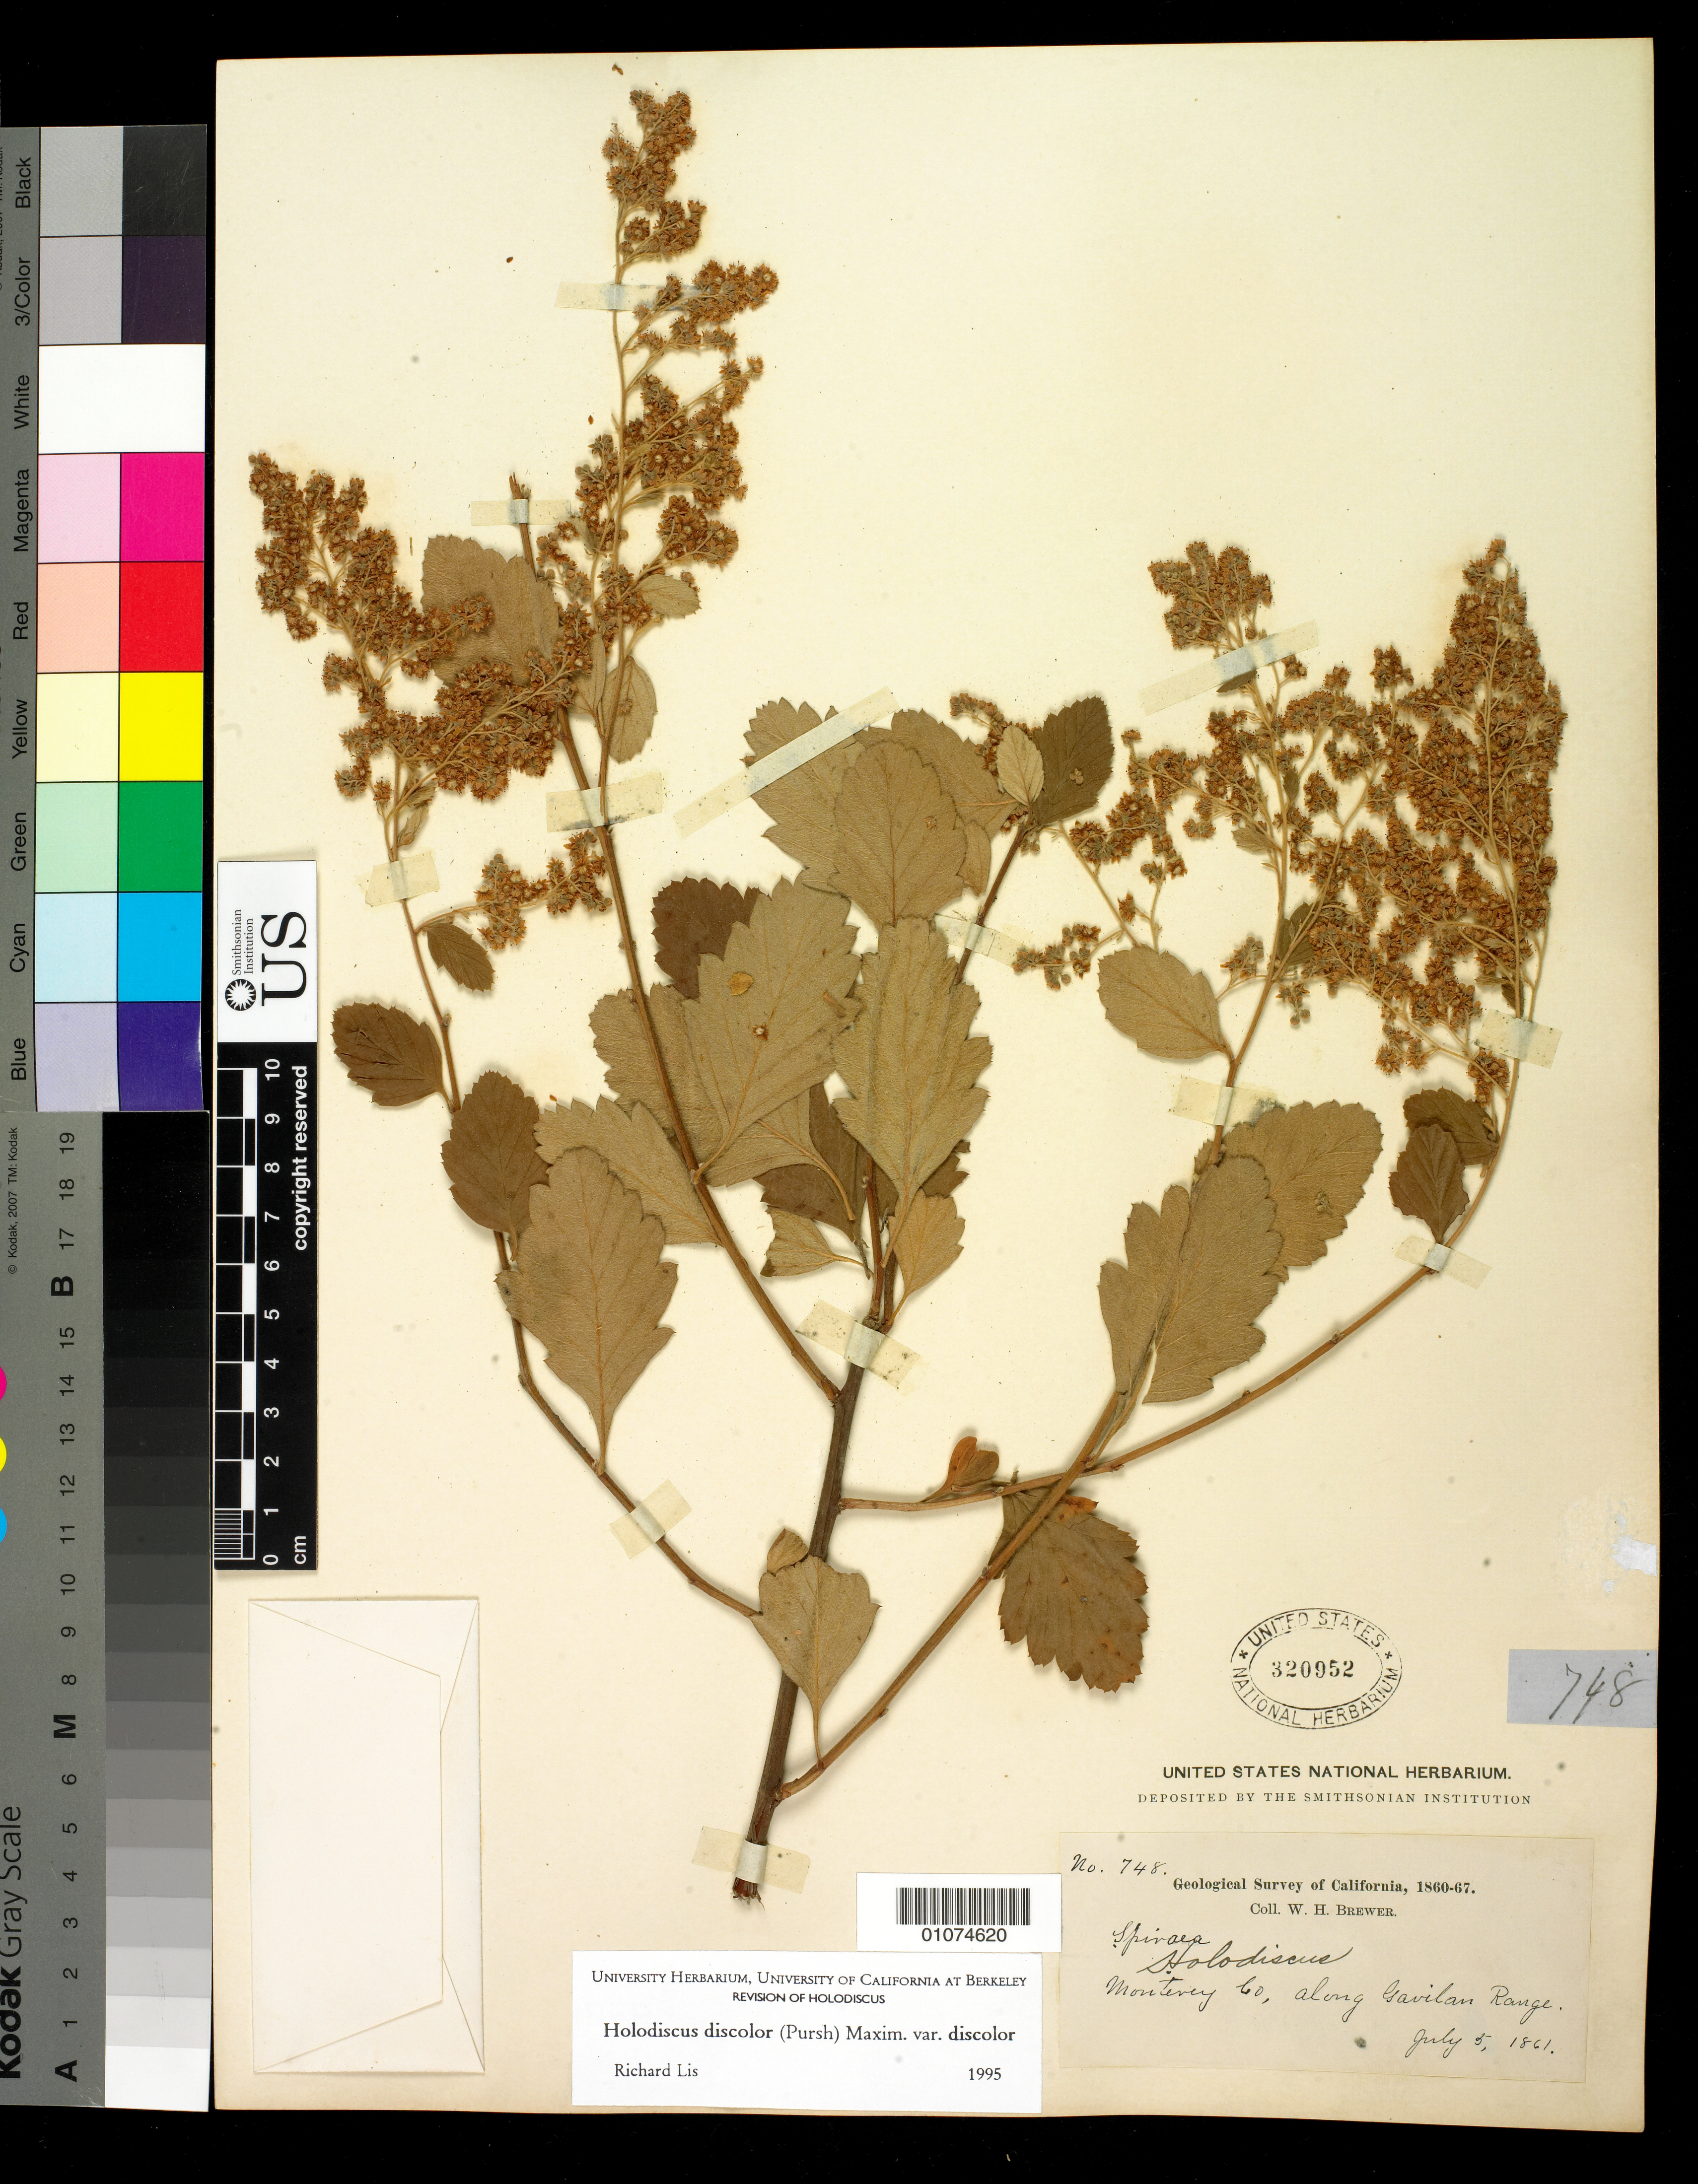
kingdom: Plantae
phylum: Tracheophyta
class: Magnoliopsida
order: Rosales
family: Rosaceae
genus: Holodiscus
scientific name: Holodiscus discolor var. discolor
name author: (Pursh) Maxim.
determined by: Lis, R.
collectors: W. H. Brewer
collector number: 748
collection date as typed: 05 Jul 1861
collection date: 1861-07-05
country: United States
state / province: California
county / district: Monterey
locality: Along Gavilan Range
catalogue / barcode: US 320952